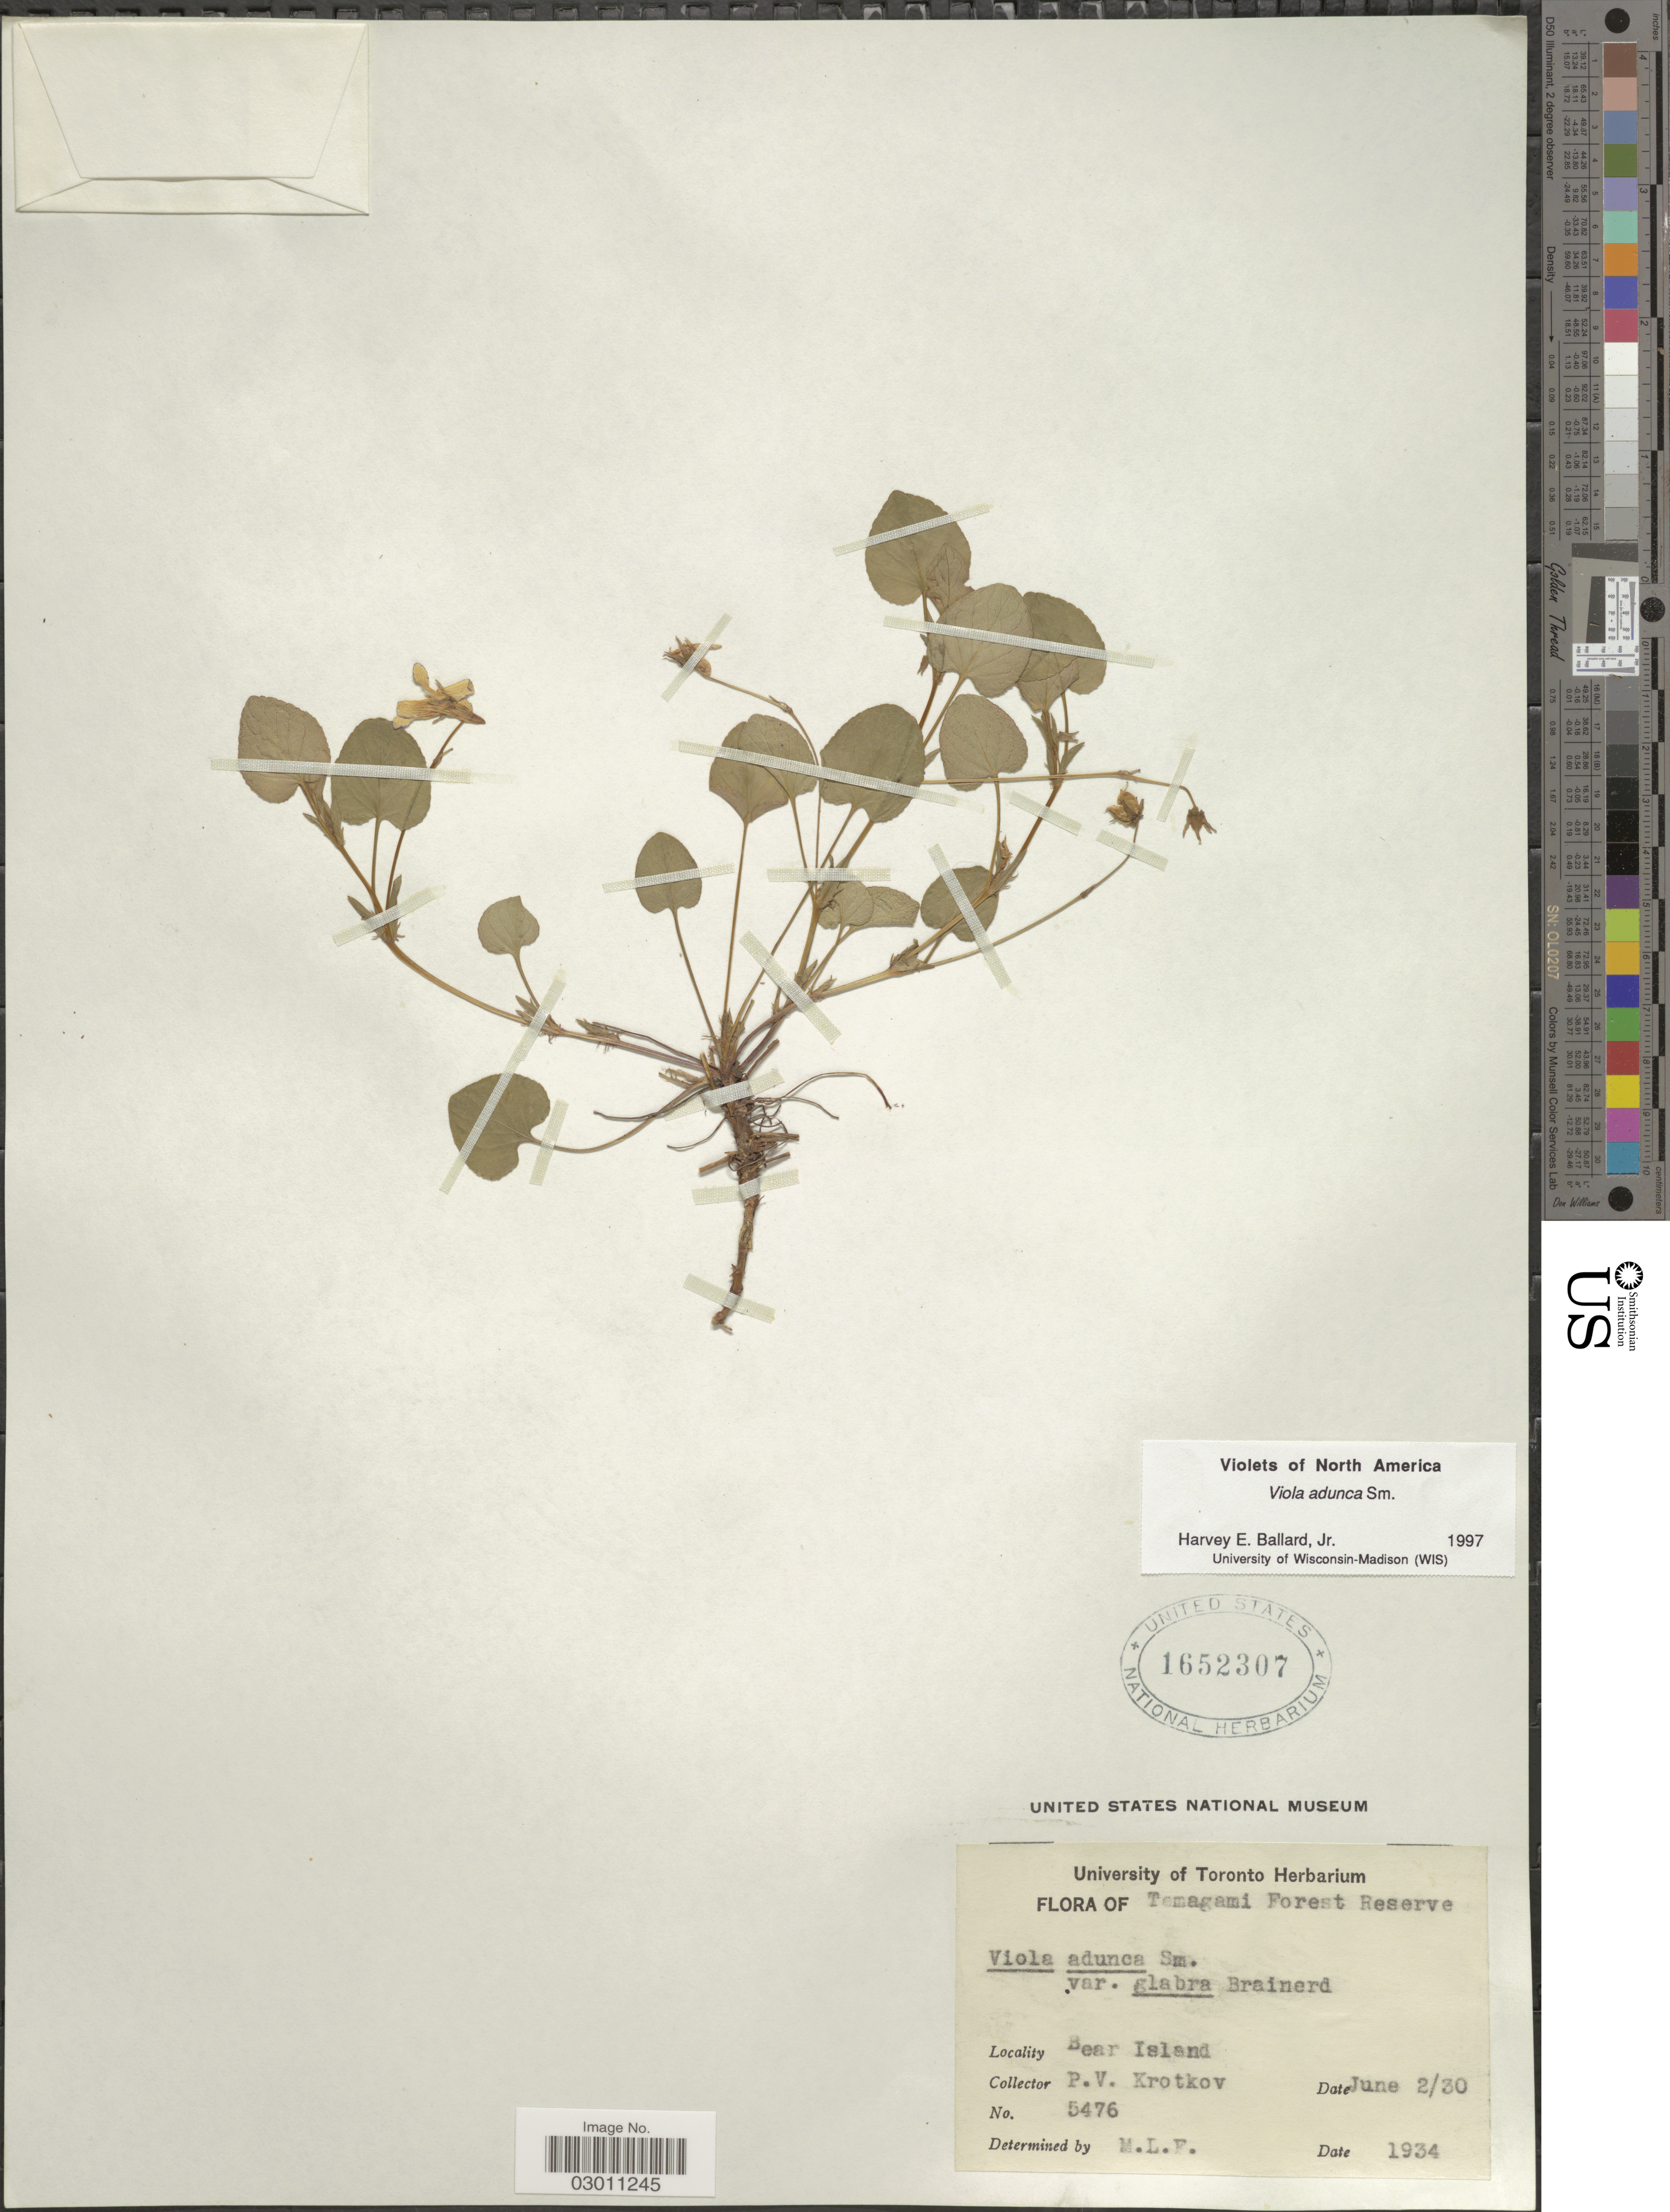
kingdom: Plantae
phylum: Tracheophyta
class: Magnoliopsida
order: Malpighiales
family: Violaceae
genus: Viola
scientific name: Viola adunca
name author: Sm.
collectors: P. V. Krotkov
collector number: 5476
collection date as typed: Transcribed d/m/y: 2/6/30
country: Canada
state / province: Ontario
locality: Temagami Forest Reserve. Bear Island.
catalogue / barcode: US 1652307